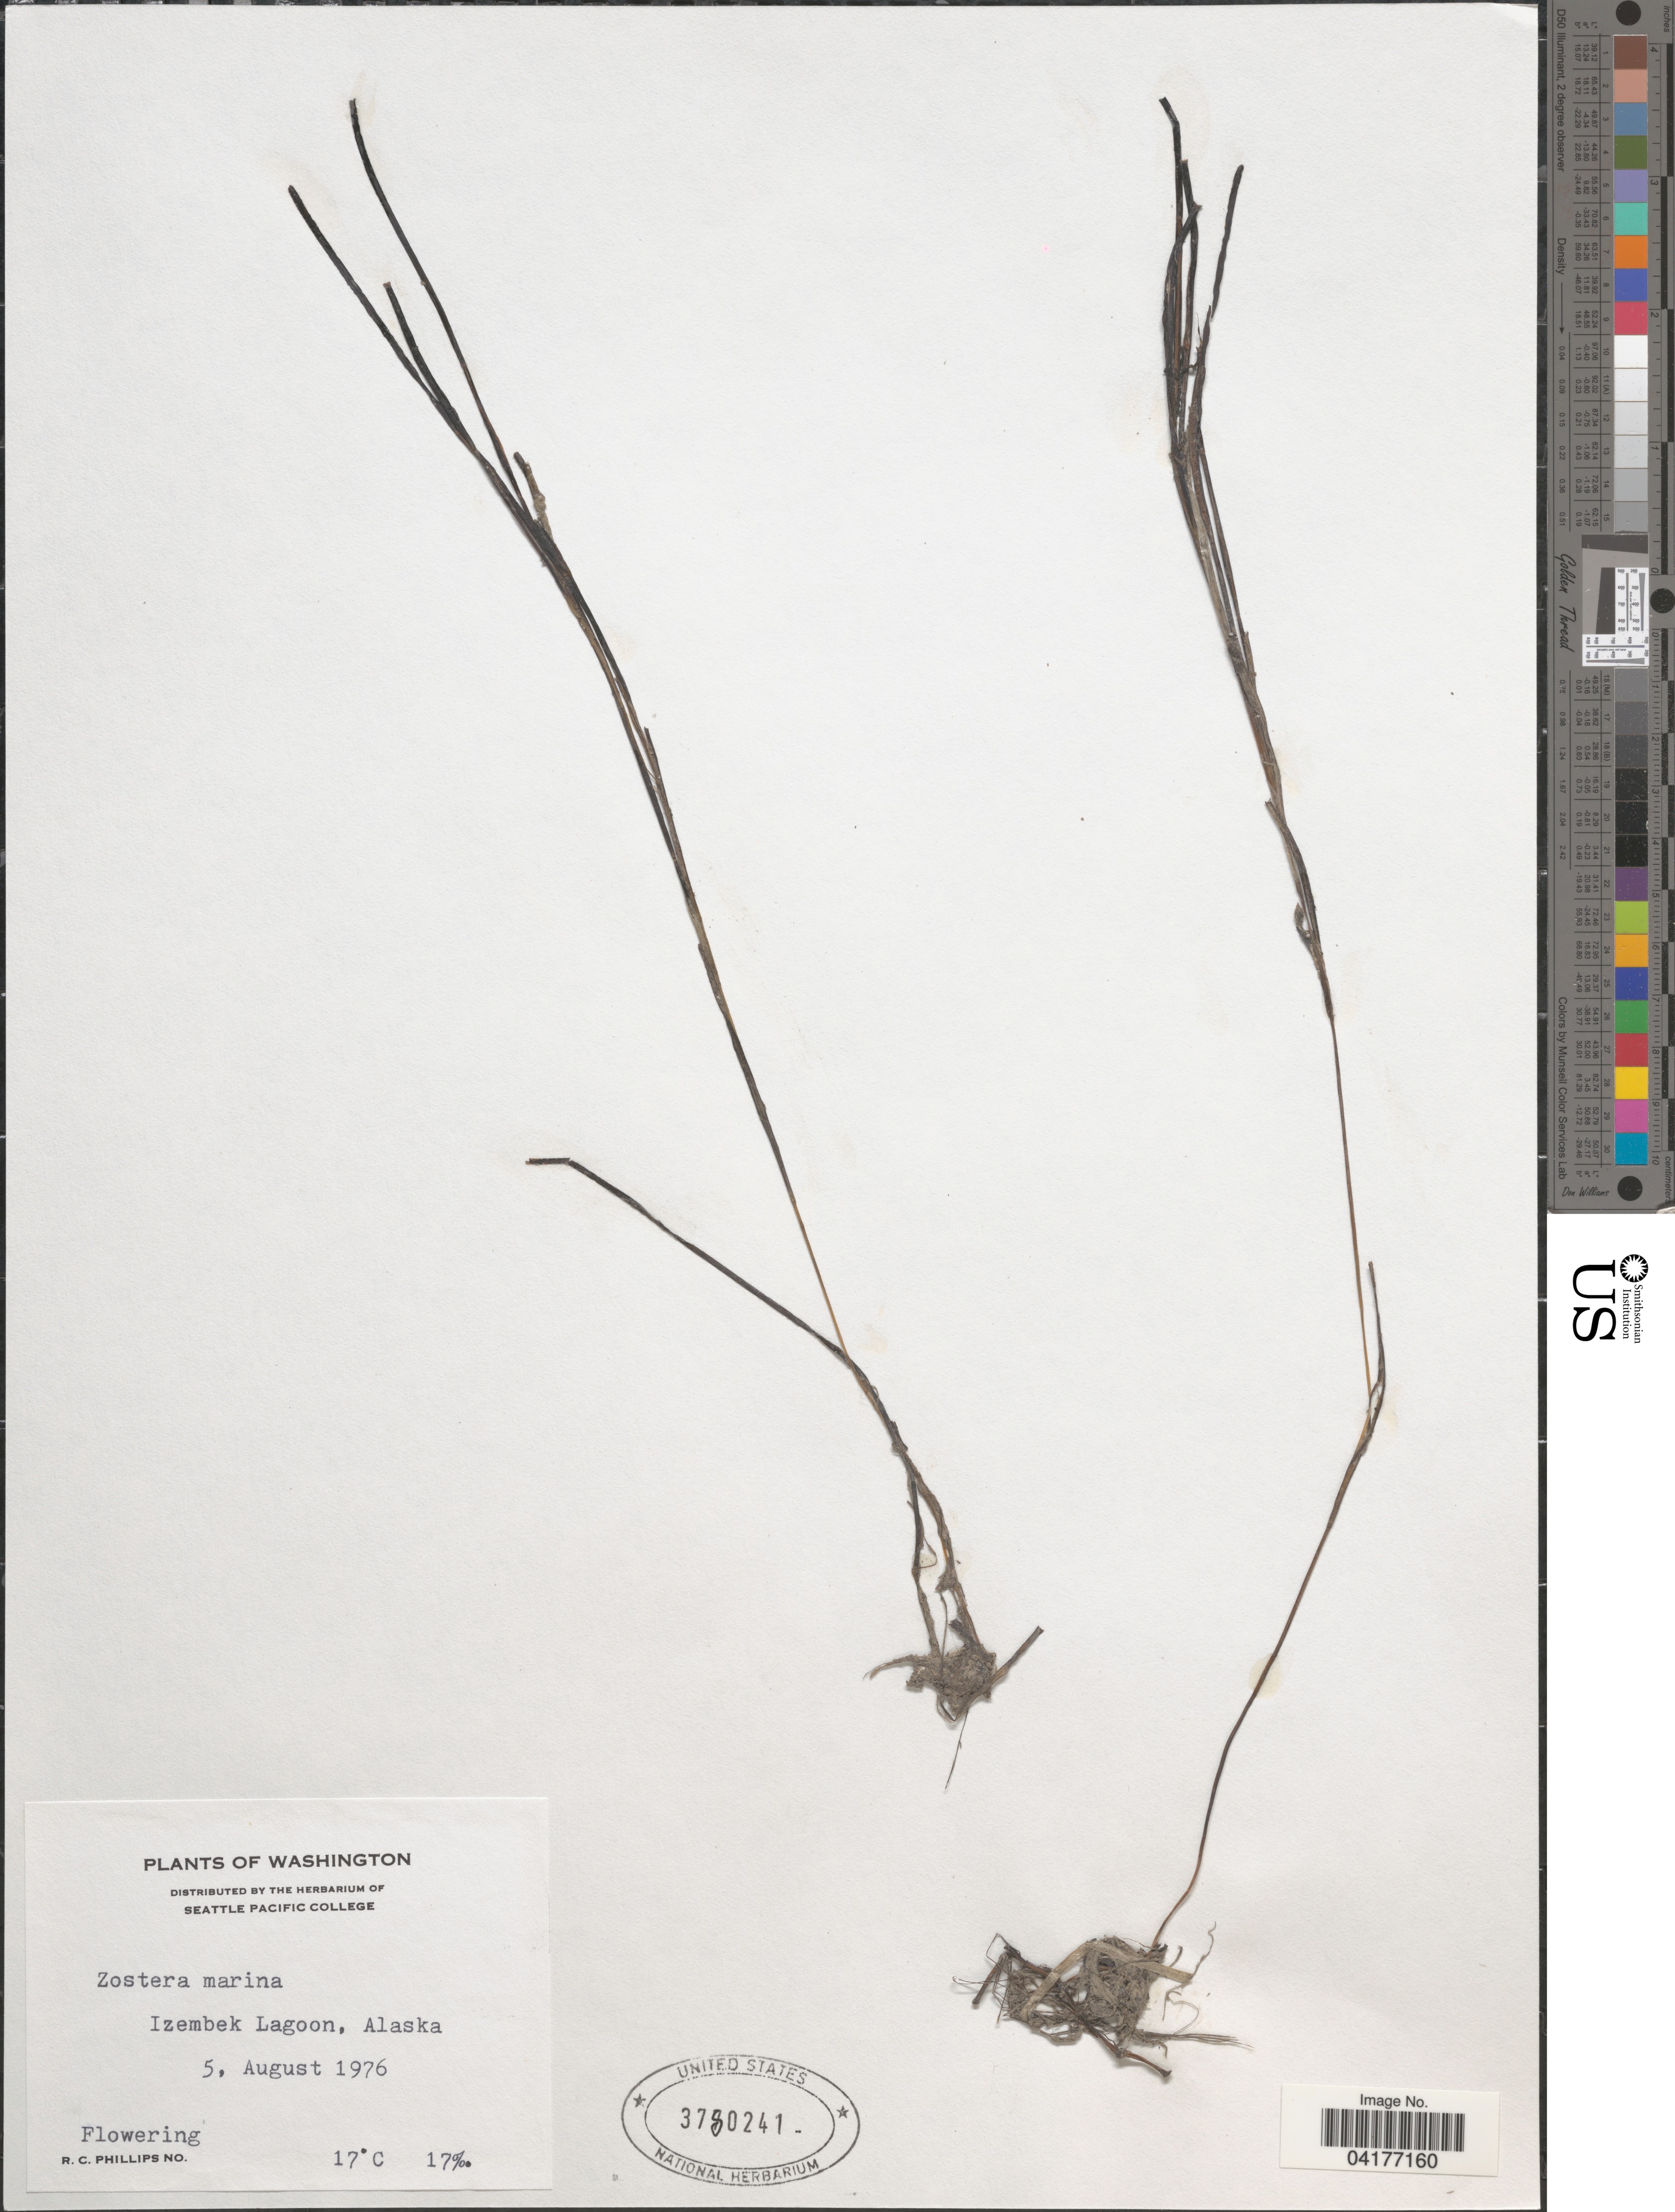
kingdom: Plantae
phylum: Tracheophyta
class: Liliopsida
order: Alismatales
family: Zosteraceae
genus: Zostera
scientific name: Zostera marina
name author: L.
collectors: R. C. Phillips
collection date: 1976-08-05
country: United States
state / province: Alaska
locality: Izembek Lagoon.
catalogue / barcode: US 3780241